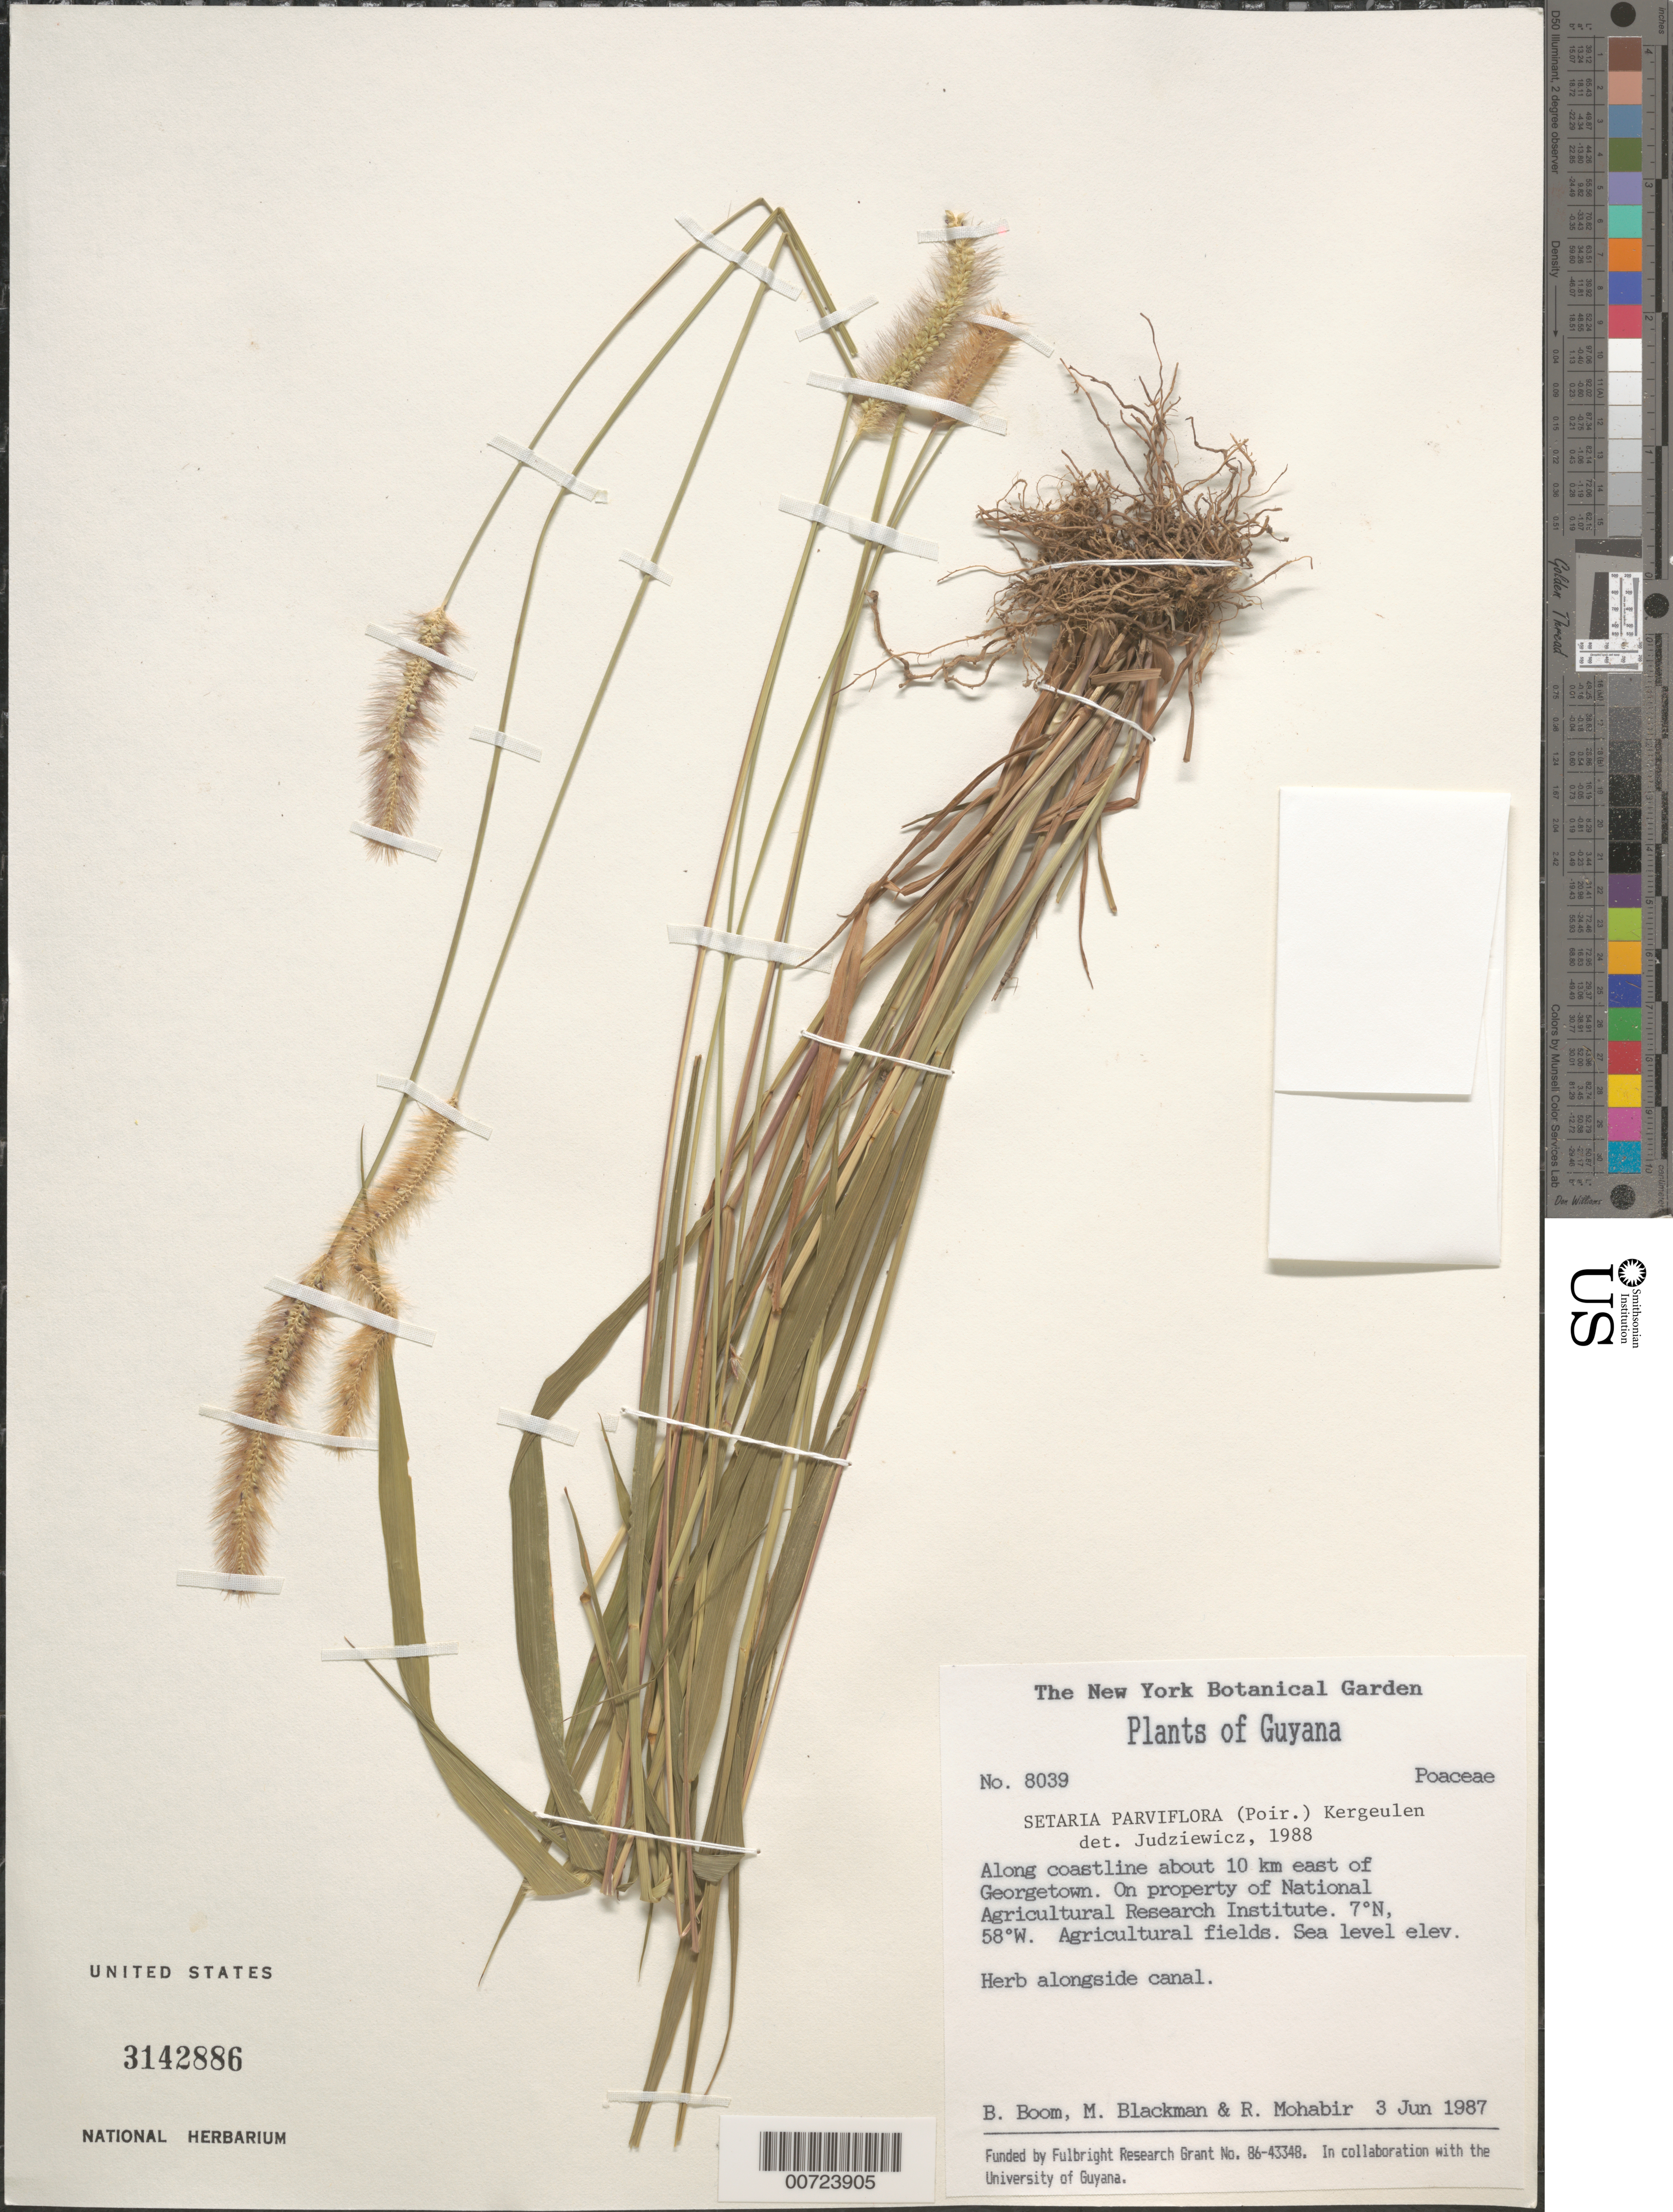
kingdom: Plantae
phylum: Tracheophyta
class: Liliopsida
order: Poales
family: Poaceae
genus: Setaria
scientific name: Setaria parviflora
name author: (Poir.) Kerguélen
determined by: Judziewicz, E. J.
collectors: B. M. Boom, M. Blackman & R. Mohabir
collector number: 8039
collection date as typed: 3-Jun-87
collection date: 1987-06-03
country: Guyana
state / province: Demerara-Mahaica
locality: Georgetown, coastline 10 km E of, on property of Nat. Agr. Research Inst.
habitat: Agricultural fields; along roadside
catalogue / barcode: US 3142886